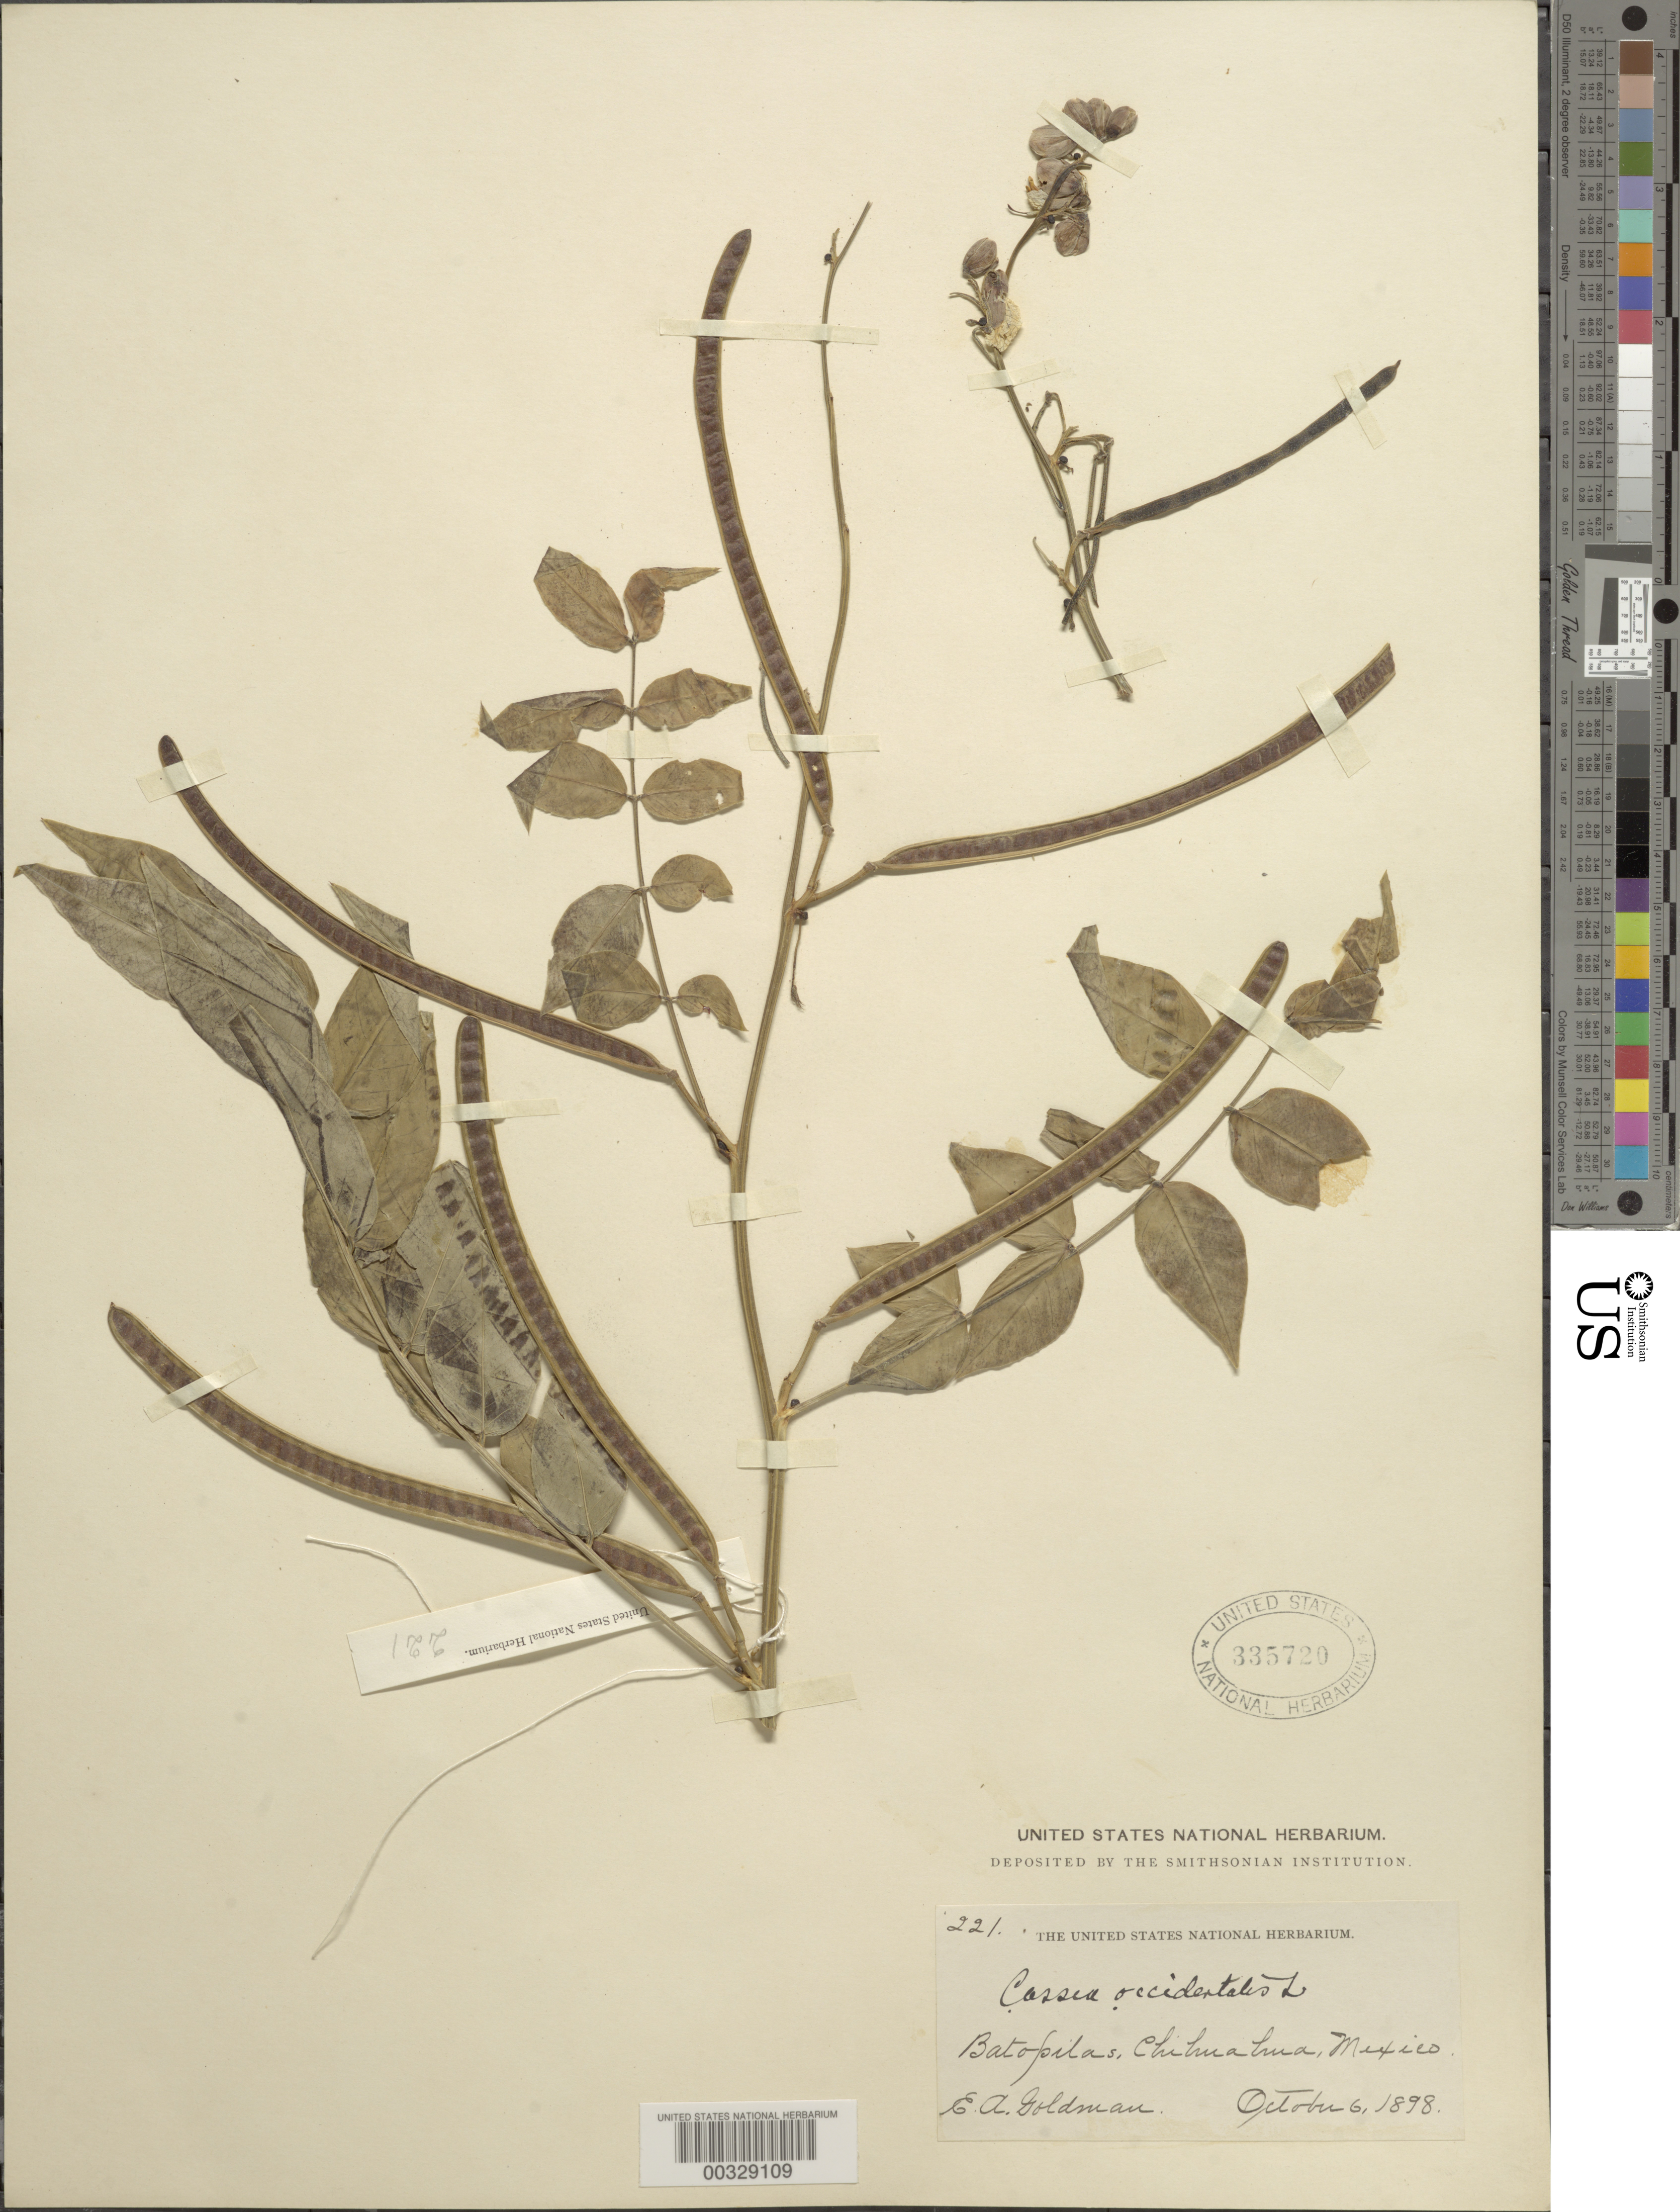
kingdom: Plantae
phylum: Tracheophyta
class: Magnoliopsida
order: Fabales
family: Fabaceae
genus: Senna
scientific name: Senna occidentalis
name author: (L.) Link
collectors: E. A. Goldman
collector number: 221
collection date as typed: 06 Oct 1898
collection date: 1898-10-06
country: Mexico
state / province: Chihuahua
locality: Batopilas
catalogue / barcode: US 335720